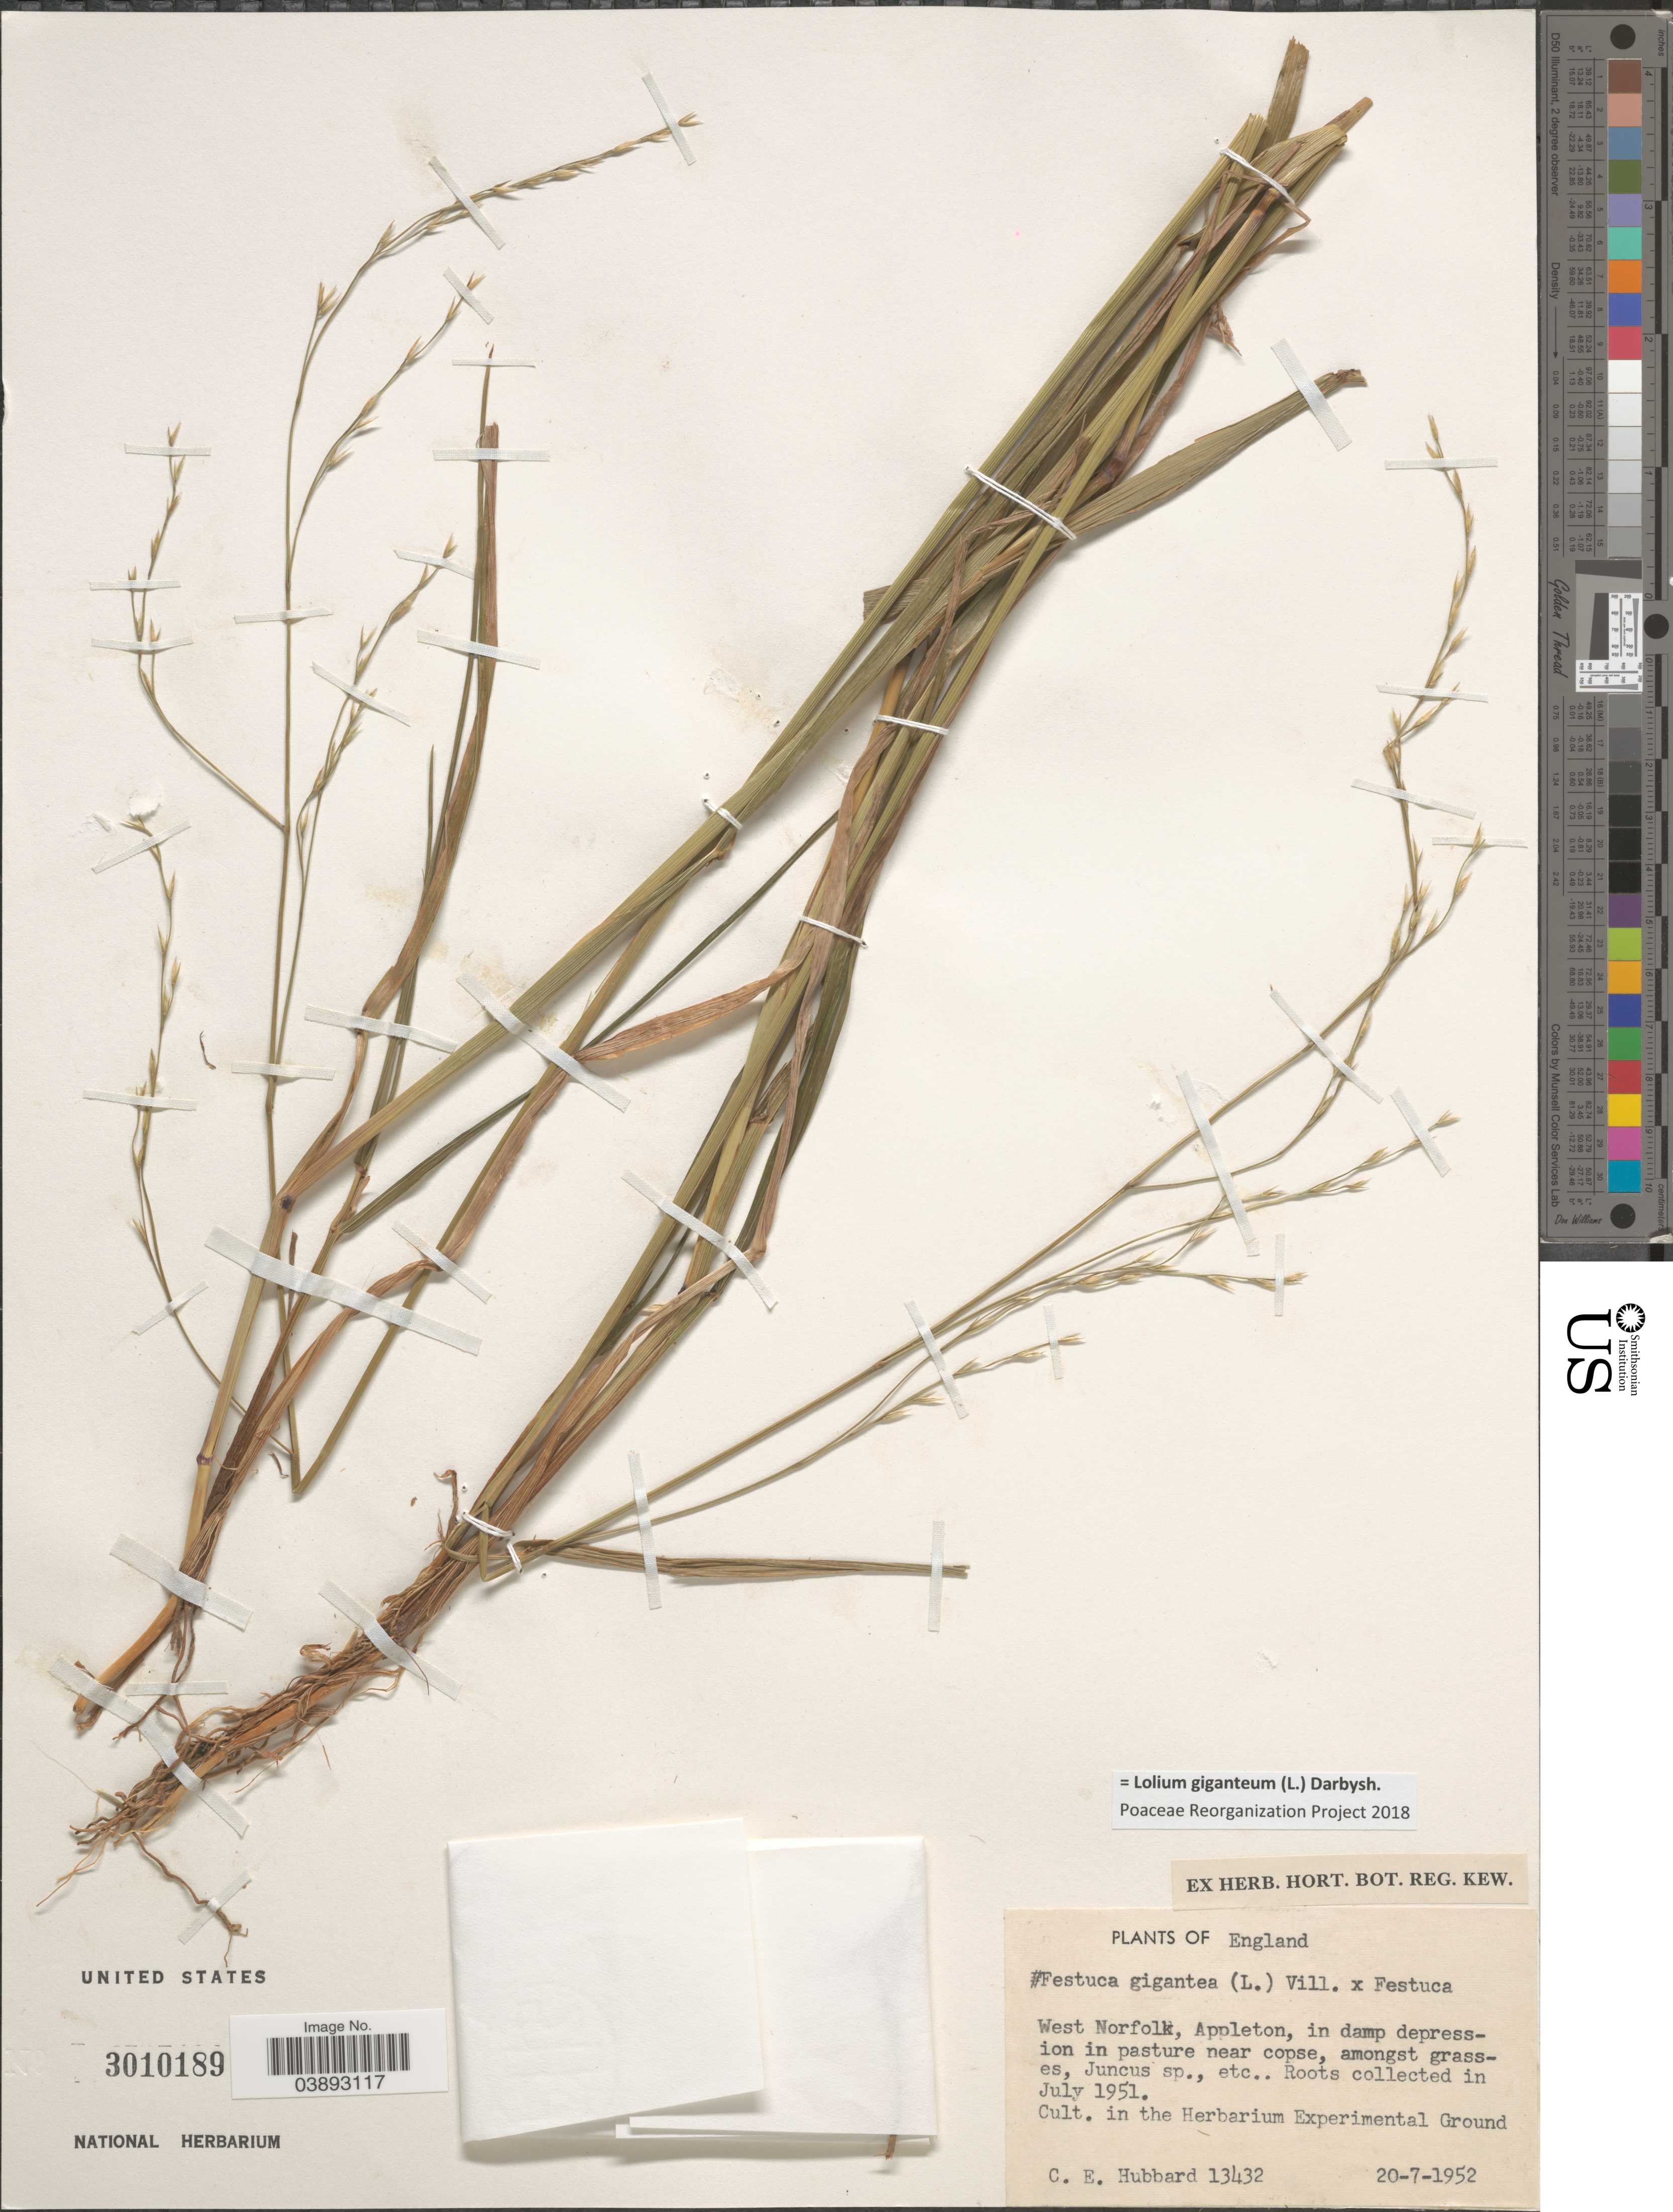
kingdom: Plantae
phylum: Tracheophyta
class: Liliopsida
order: Poales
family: Poaceae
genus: Lolium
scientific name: Lolium giganteum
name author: (L.) Darbysh.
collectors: C. E. Hubbard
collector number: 13432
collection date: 1952-07-20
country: United Kingdom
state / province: England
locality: West Norfolk, Appleton, in damp depression in pasture near copse, amongst grasses. In the Herbarium Experimental Ground.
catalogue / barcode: US 3010189